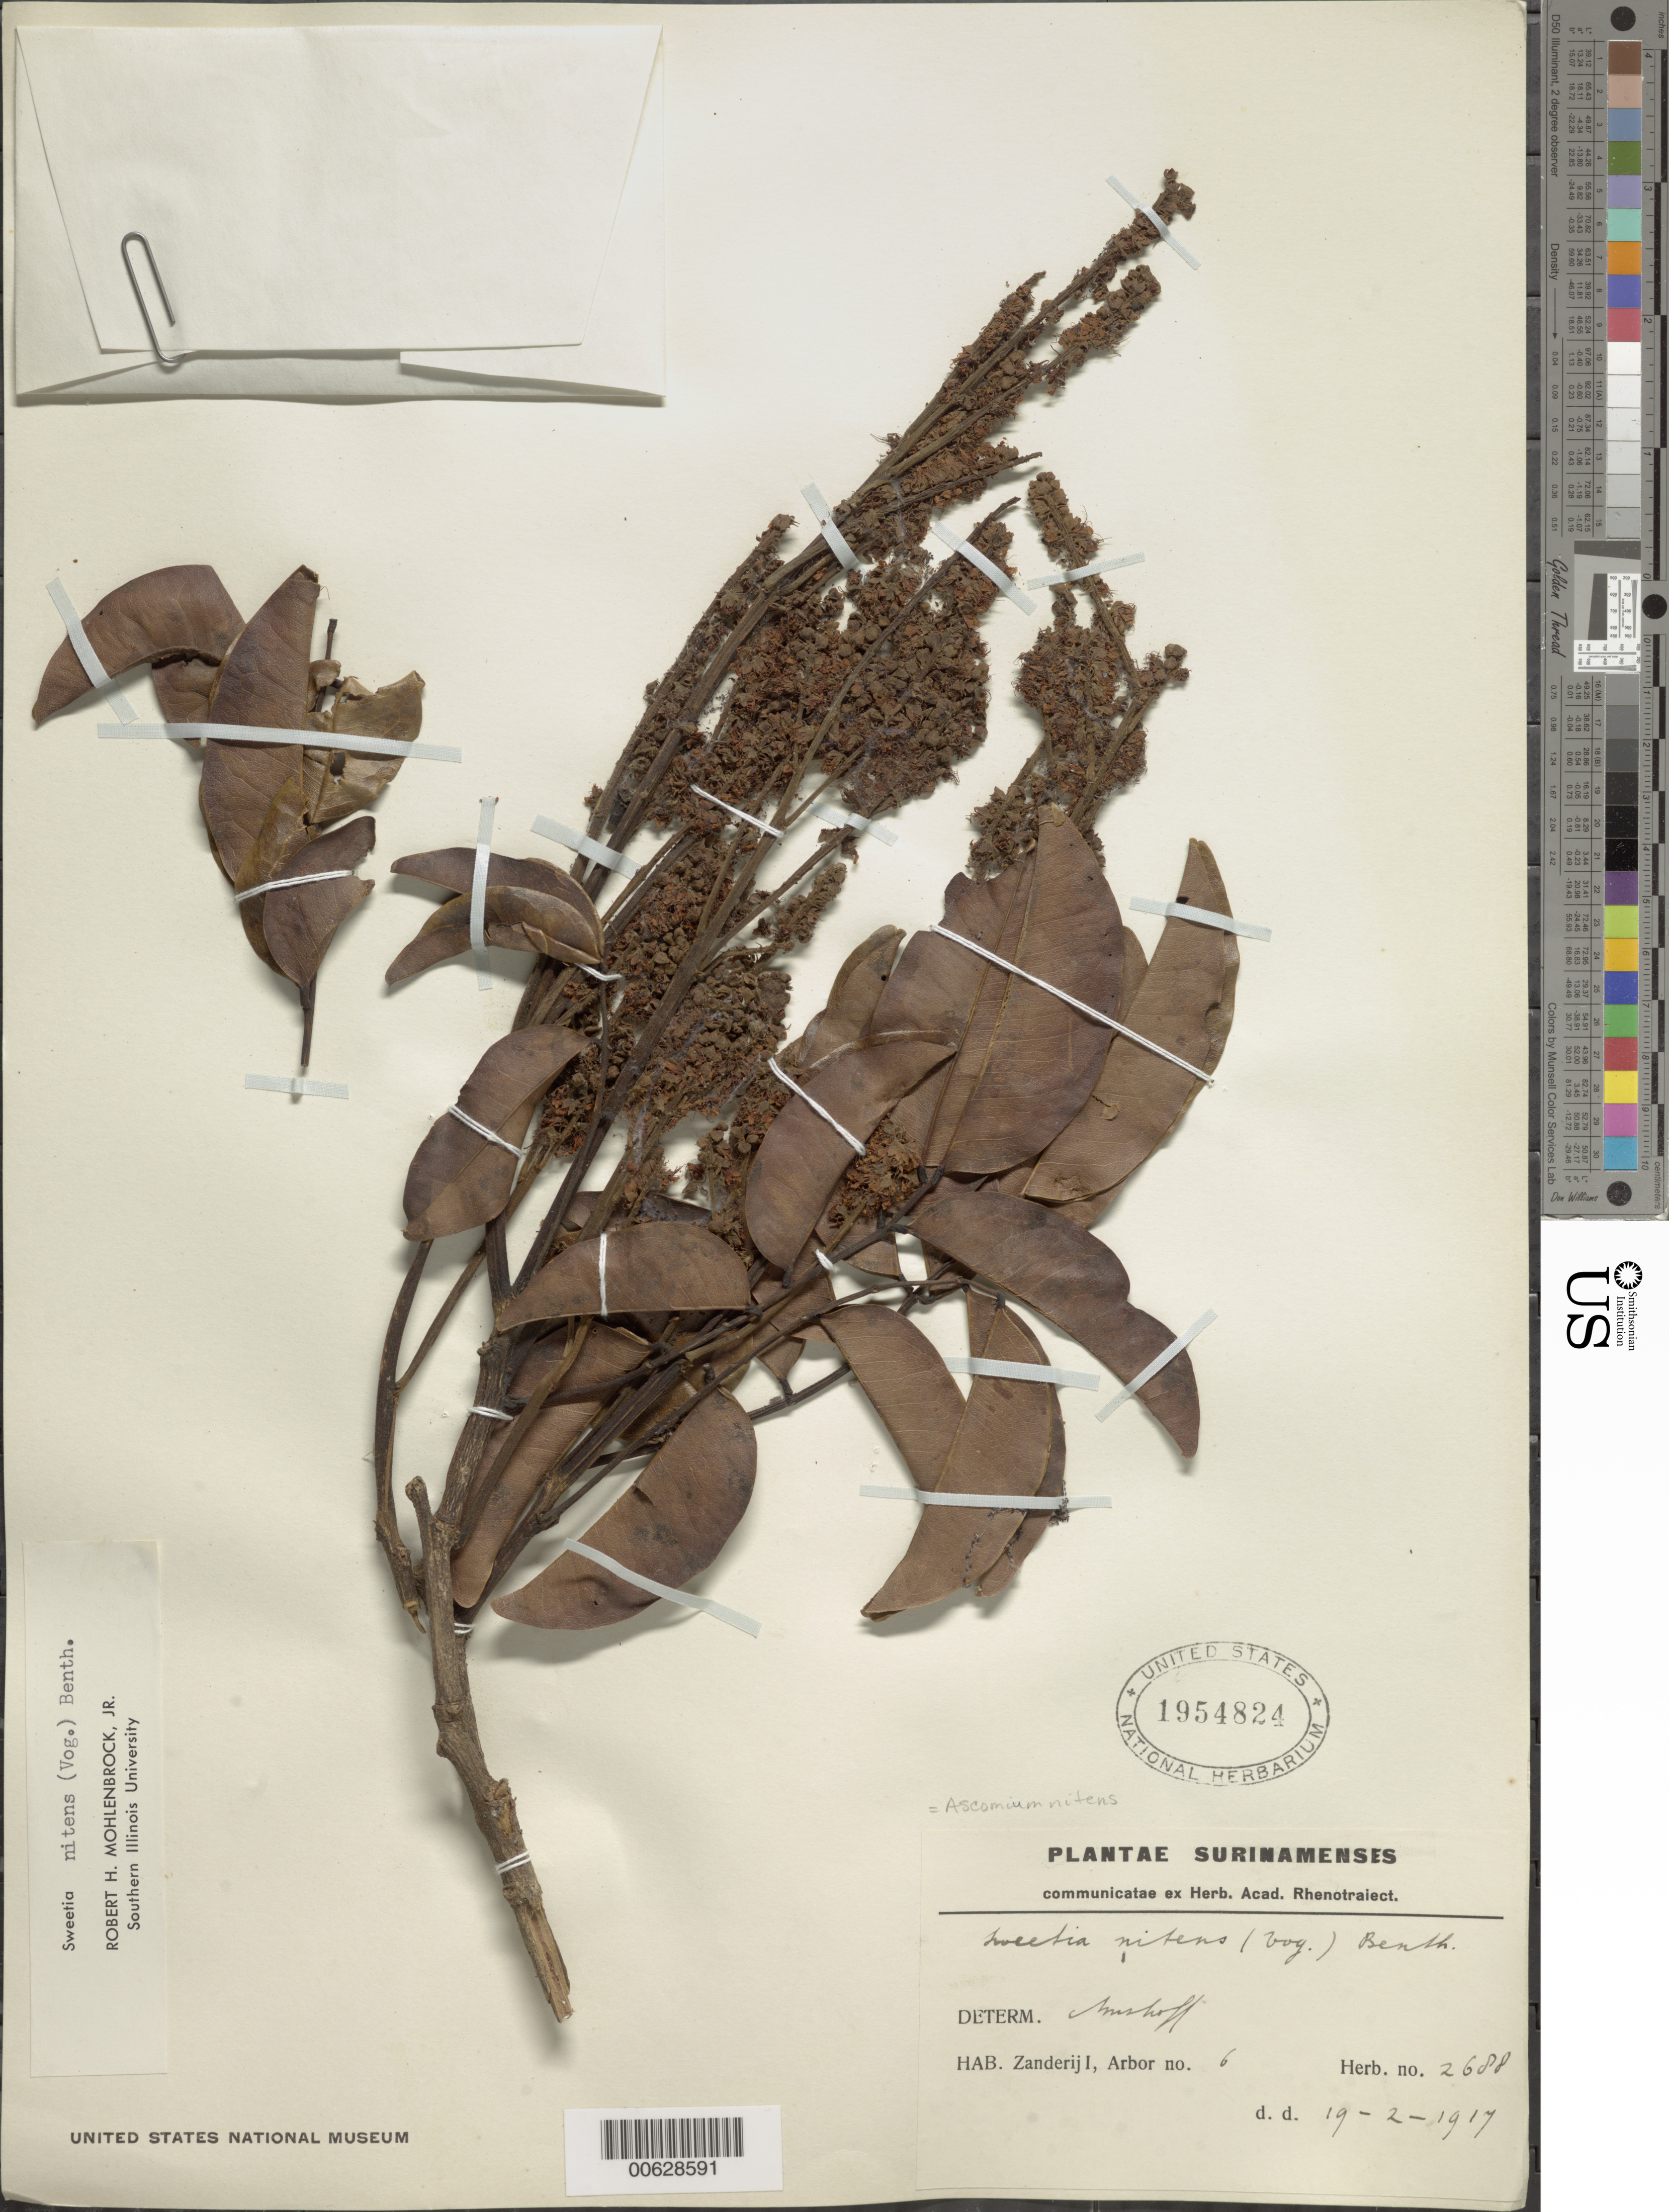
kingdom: Plantae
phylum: Tracheophyta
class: Magnoliopsida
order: Fabales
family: Fabaceae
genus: Acosmium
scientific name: Acosmium nitens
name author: (Vogel) Yakovlev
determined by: Amshoff, G. J. H.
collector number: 2688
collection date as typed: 19-Feb-17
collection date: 1917-02-19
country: Suriname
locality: Zanderij I., Forest Reserve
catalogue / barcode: US 1954824